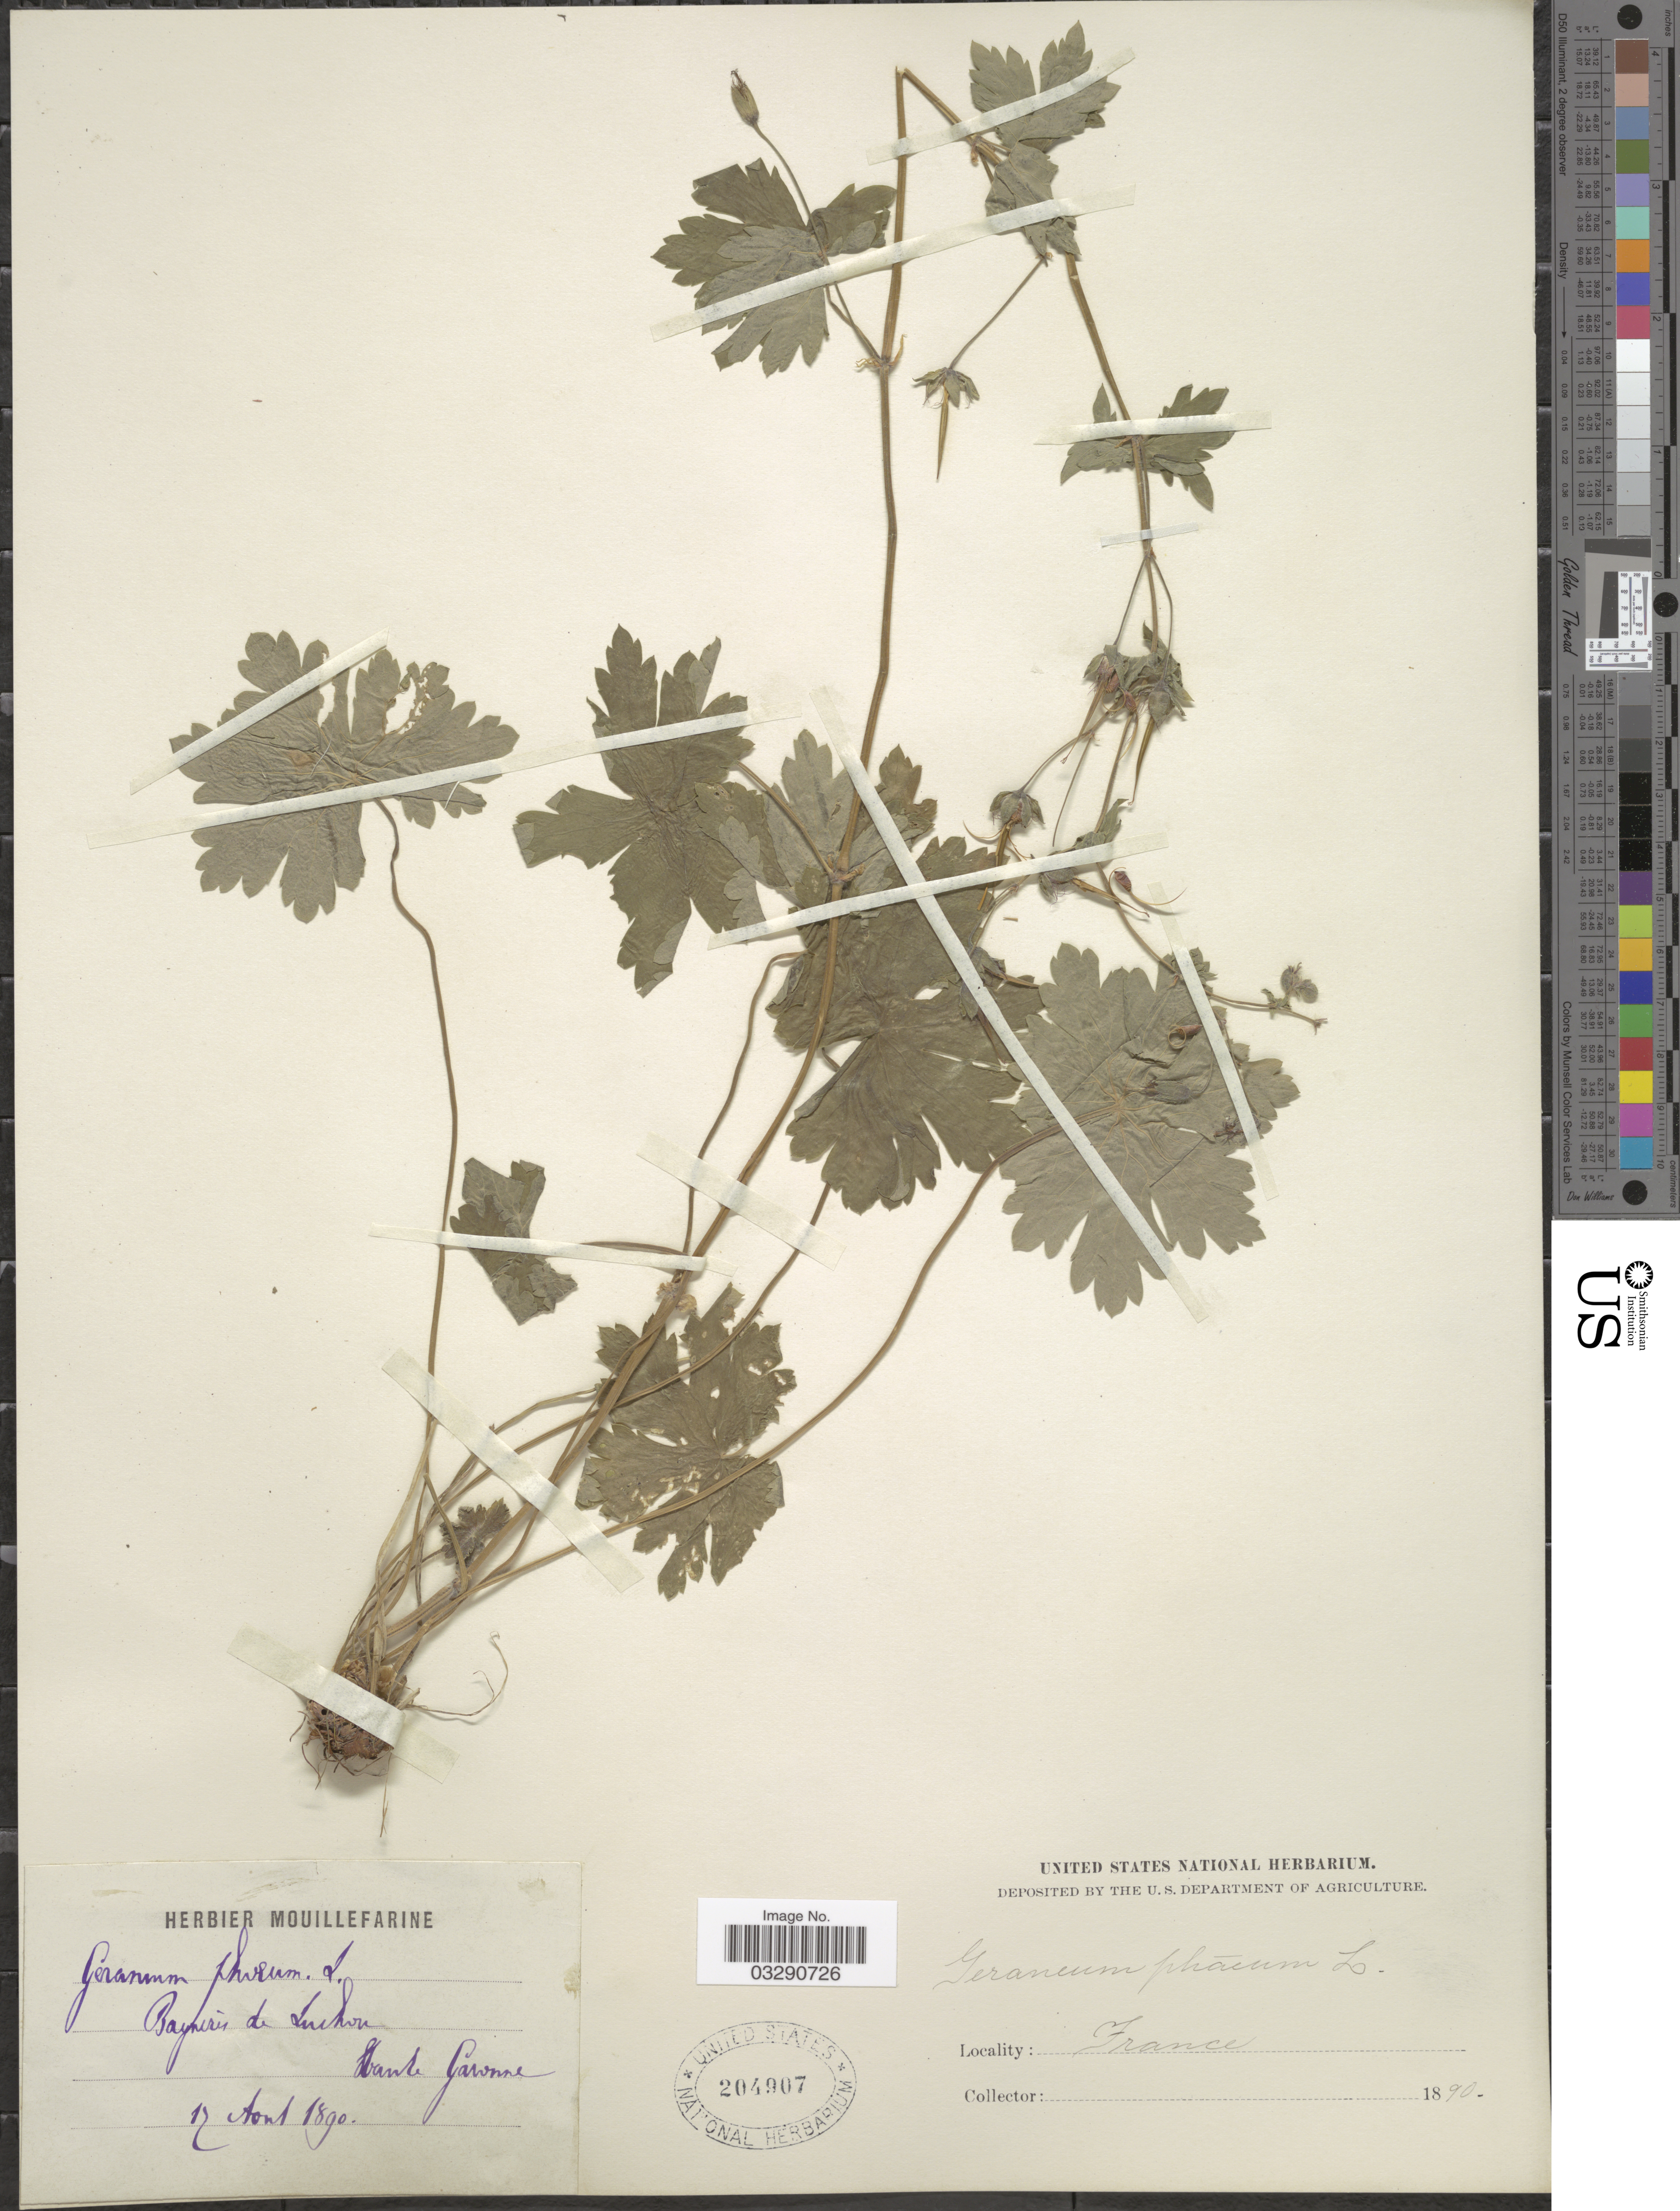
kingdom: Plantae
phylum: Tracheophyta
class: Magnoliopsida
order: Geraniales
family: Geraniaceae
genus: Geranium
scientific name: Geranium phaeum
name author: L.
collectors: ex herb. Mouillefarine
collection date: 1890-08-17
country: France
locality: Baynerés de Luchon. Haute Garonne.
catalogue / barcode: US 204907